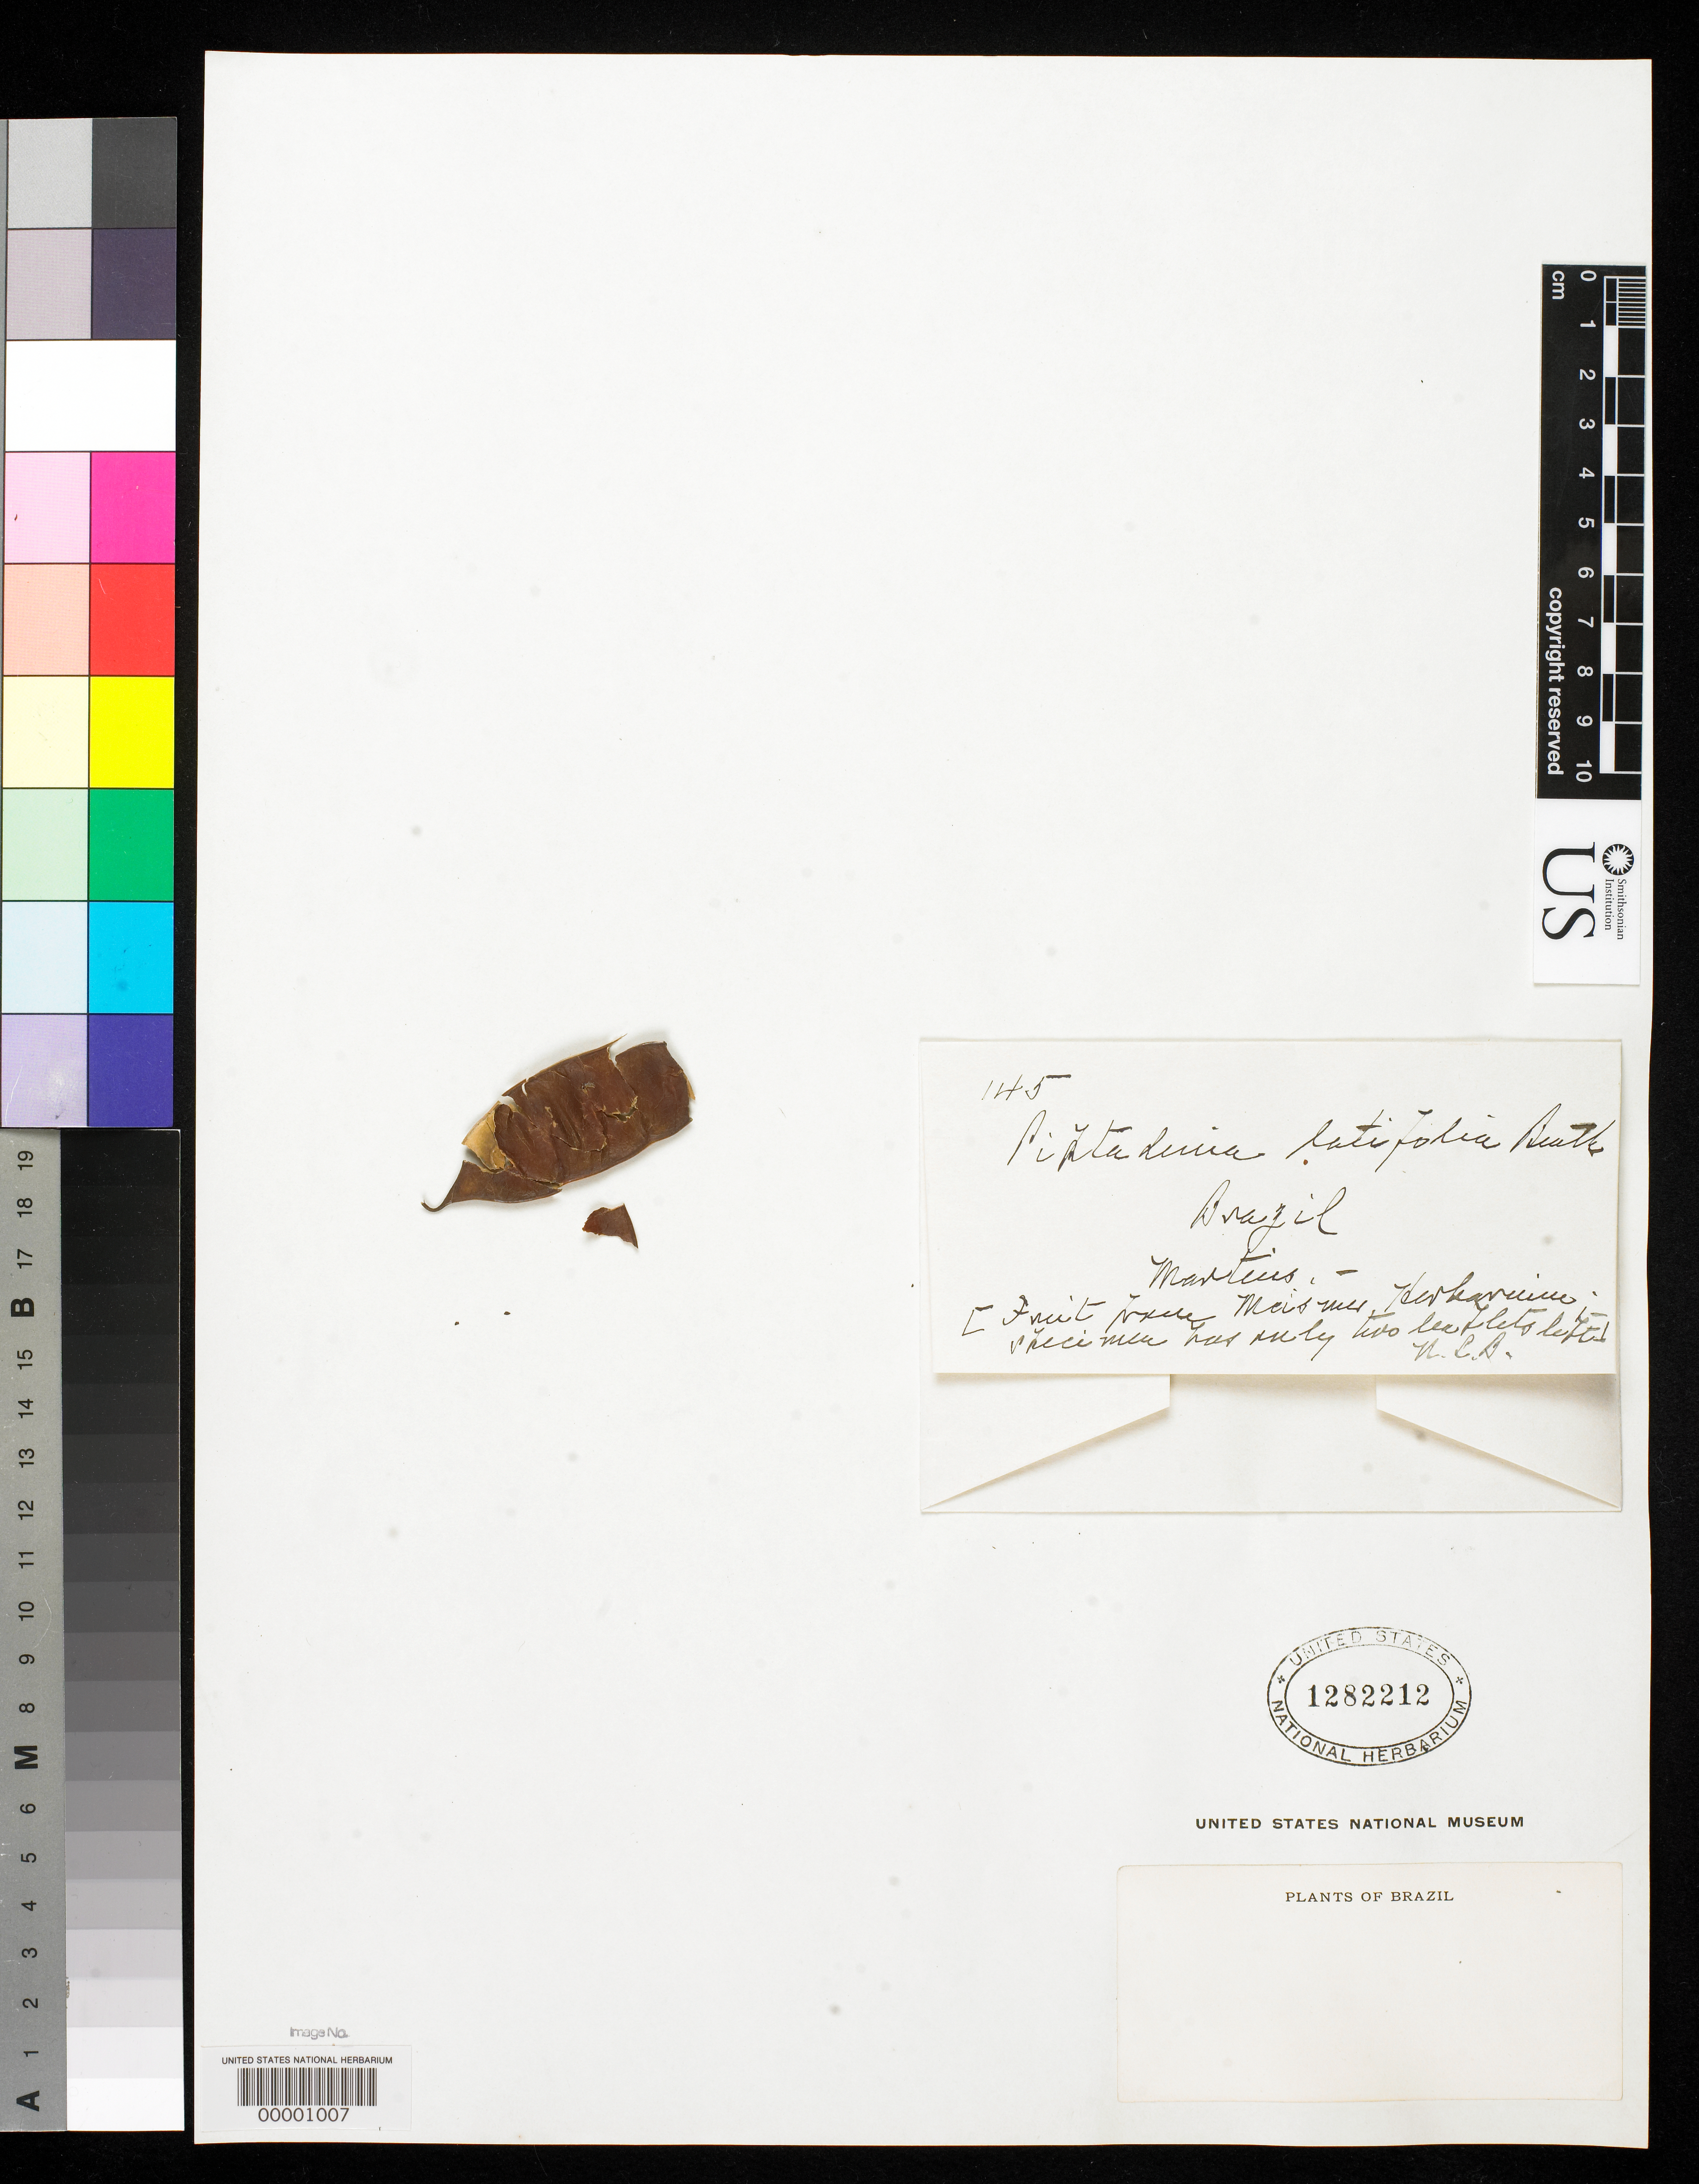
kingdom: Plantae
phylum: Tracheophyta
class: Magnoliopsida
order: Fabales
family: Fabaceae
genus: Piptadenia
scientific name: Piptadenia latifolia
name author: Benth.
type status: Type Material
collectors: C. F. Martius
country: Brazil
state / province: Rio de Janeiro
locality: Corcovado.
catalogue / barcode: US 1282212